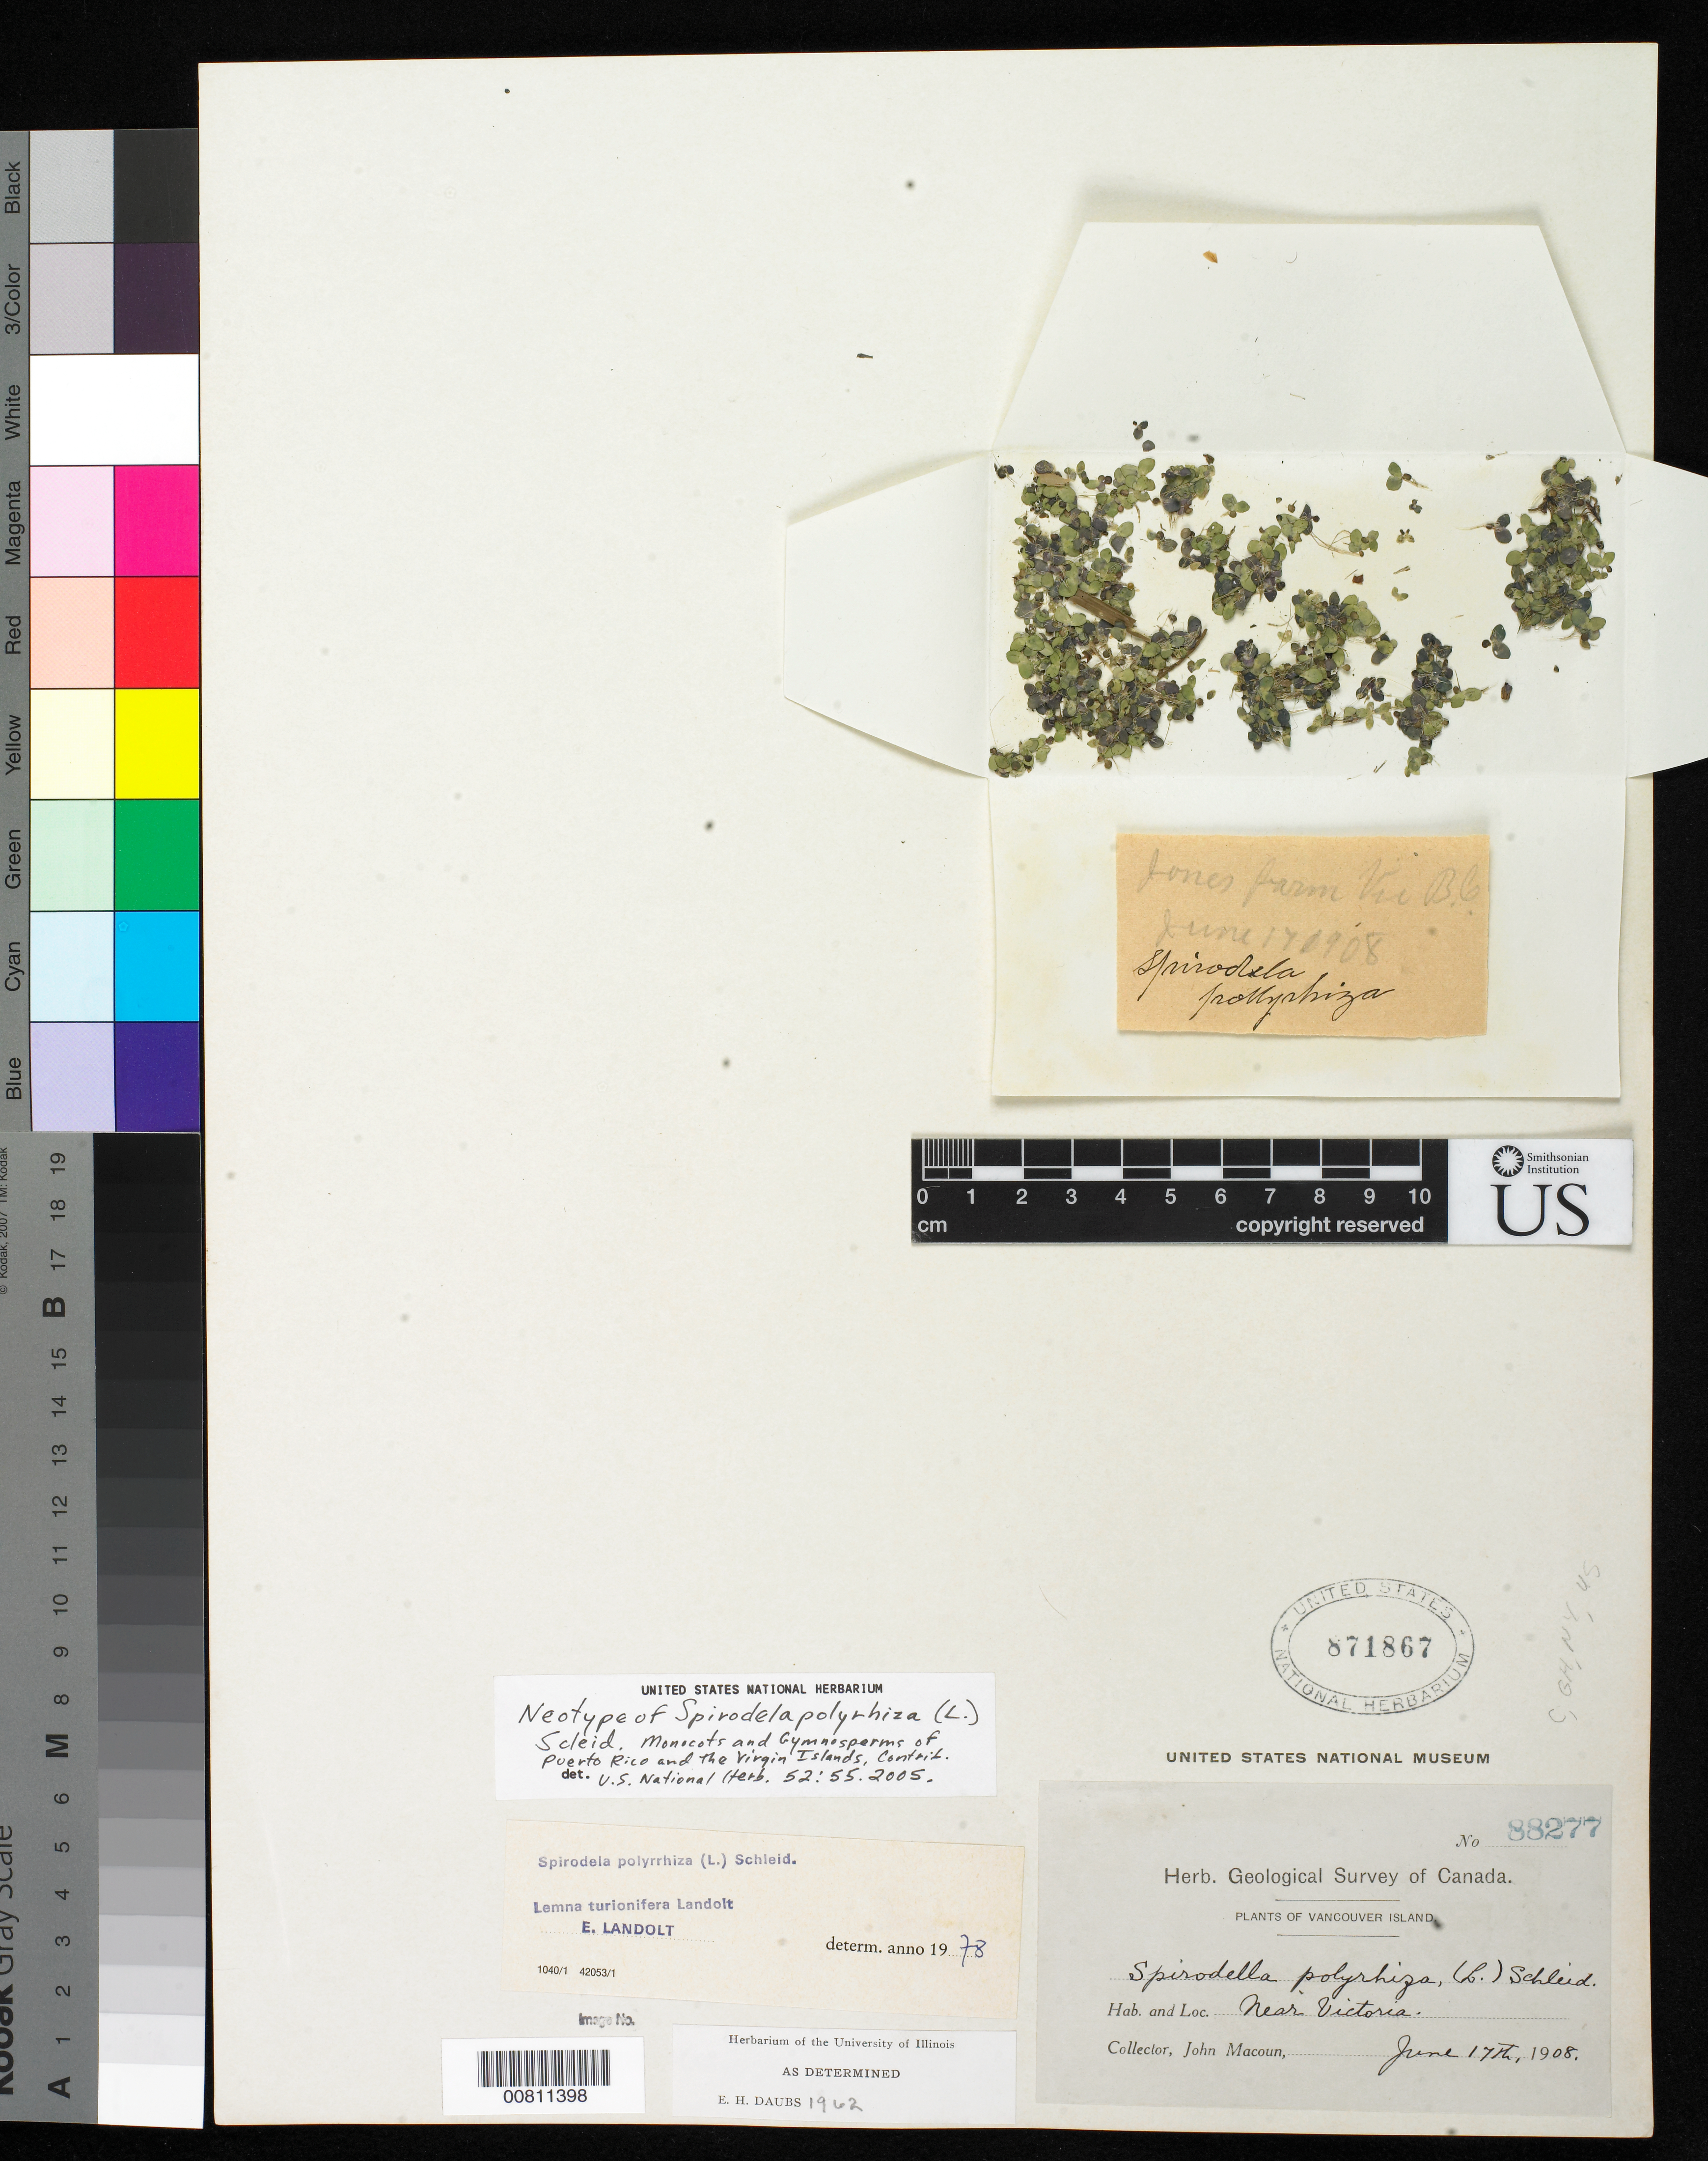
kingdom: Plantae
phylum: Tracheophyta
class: Liliopsida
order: Alismatales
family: Araceae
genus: Lemna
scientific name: Lemna polyrrhiza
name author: L.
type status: Neotype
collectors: J. Macoun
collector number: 88277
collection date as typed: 17 Jun 1908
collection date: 1908-06-17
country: Canada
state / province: British Columbia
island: Vancouver Island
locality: Near Victoria.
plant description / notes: Annotation by Landolt (1978) suggests pocket contains two taxa (Spirodela polyrhiza & Lemna turionifera), which may invalidate neotypification.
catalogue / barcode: US 871867